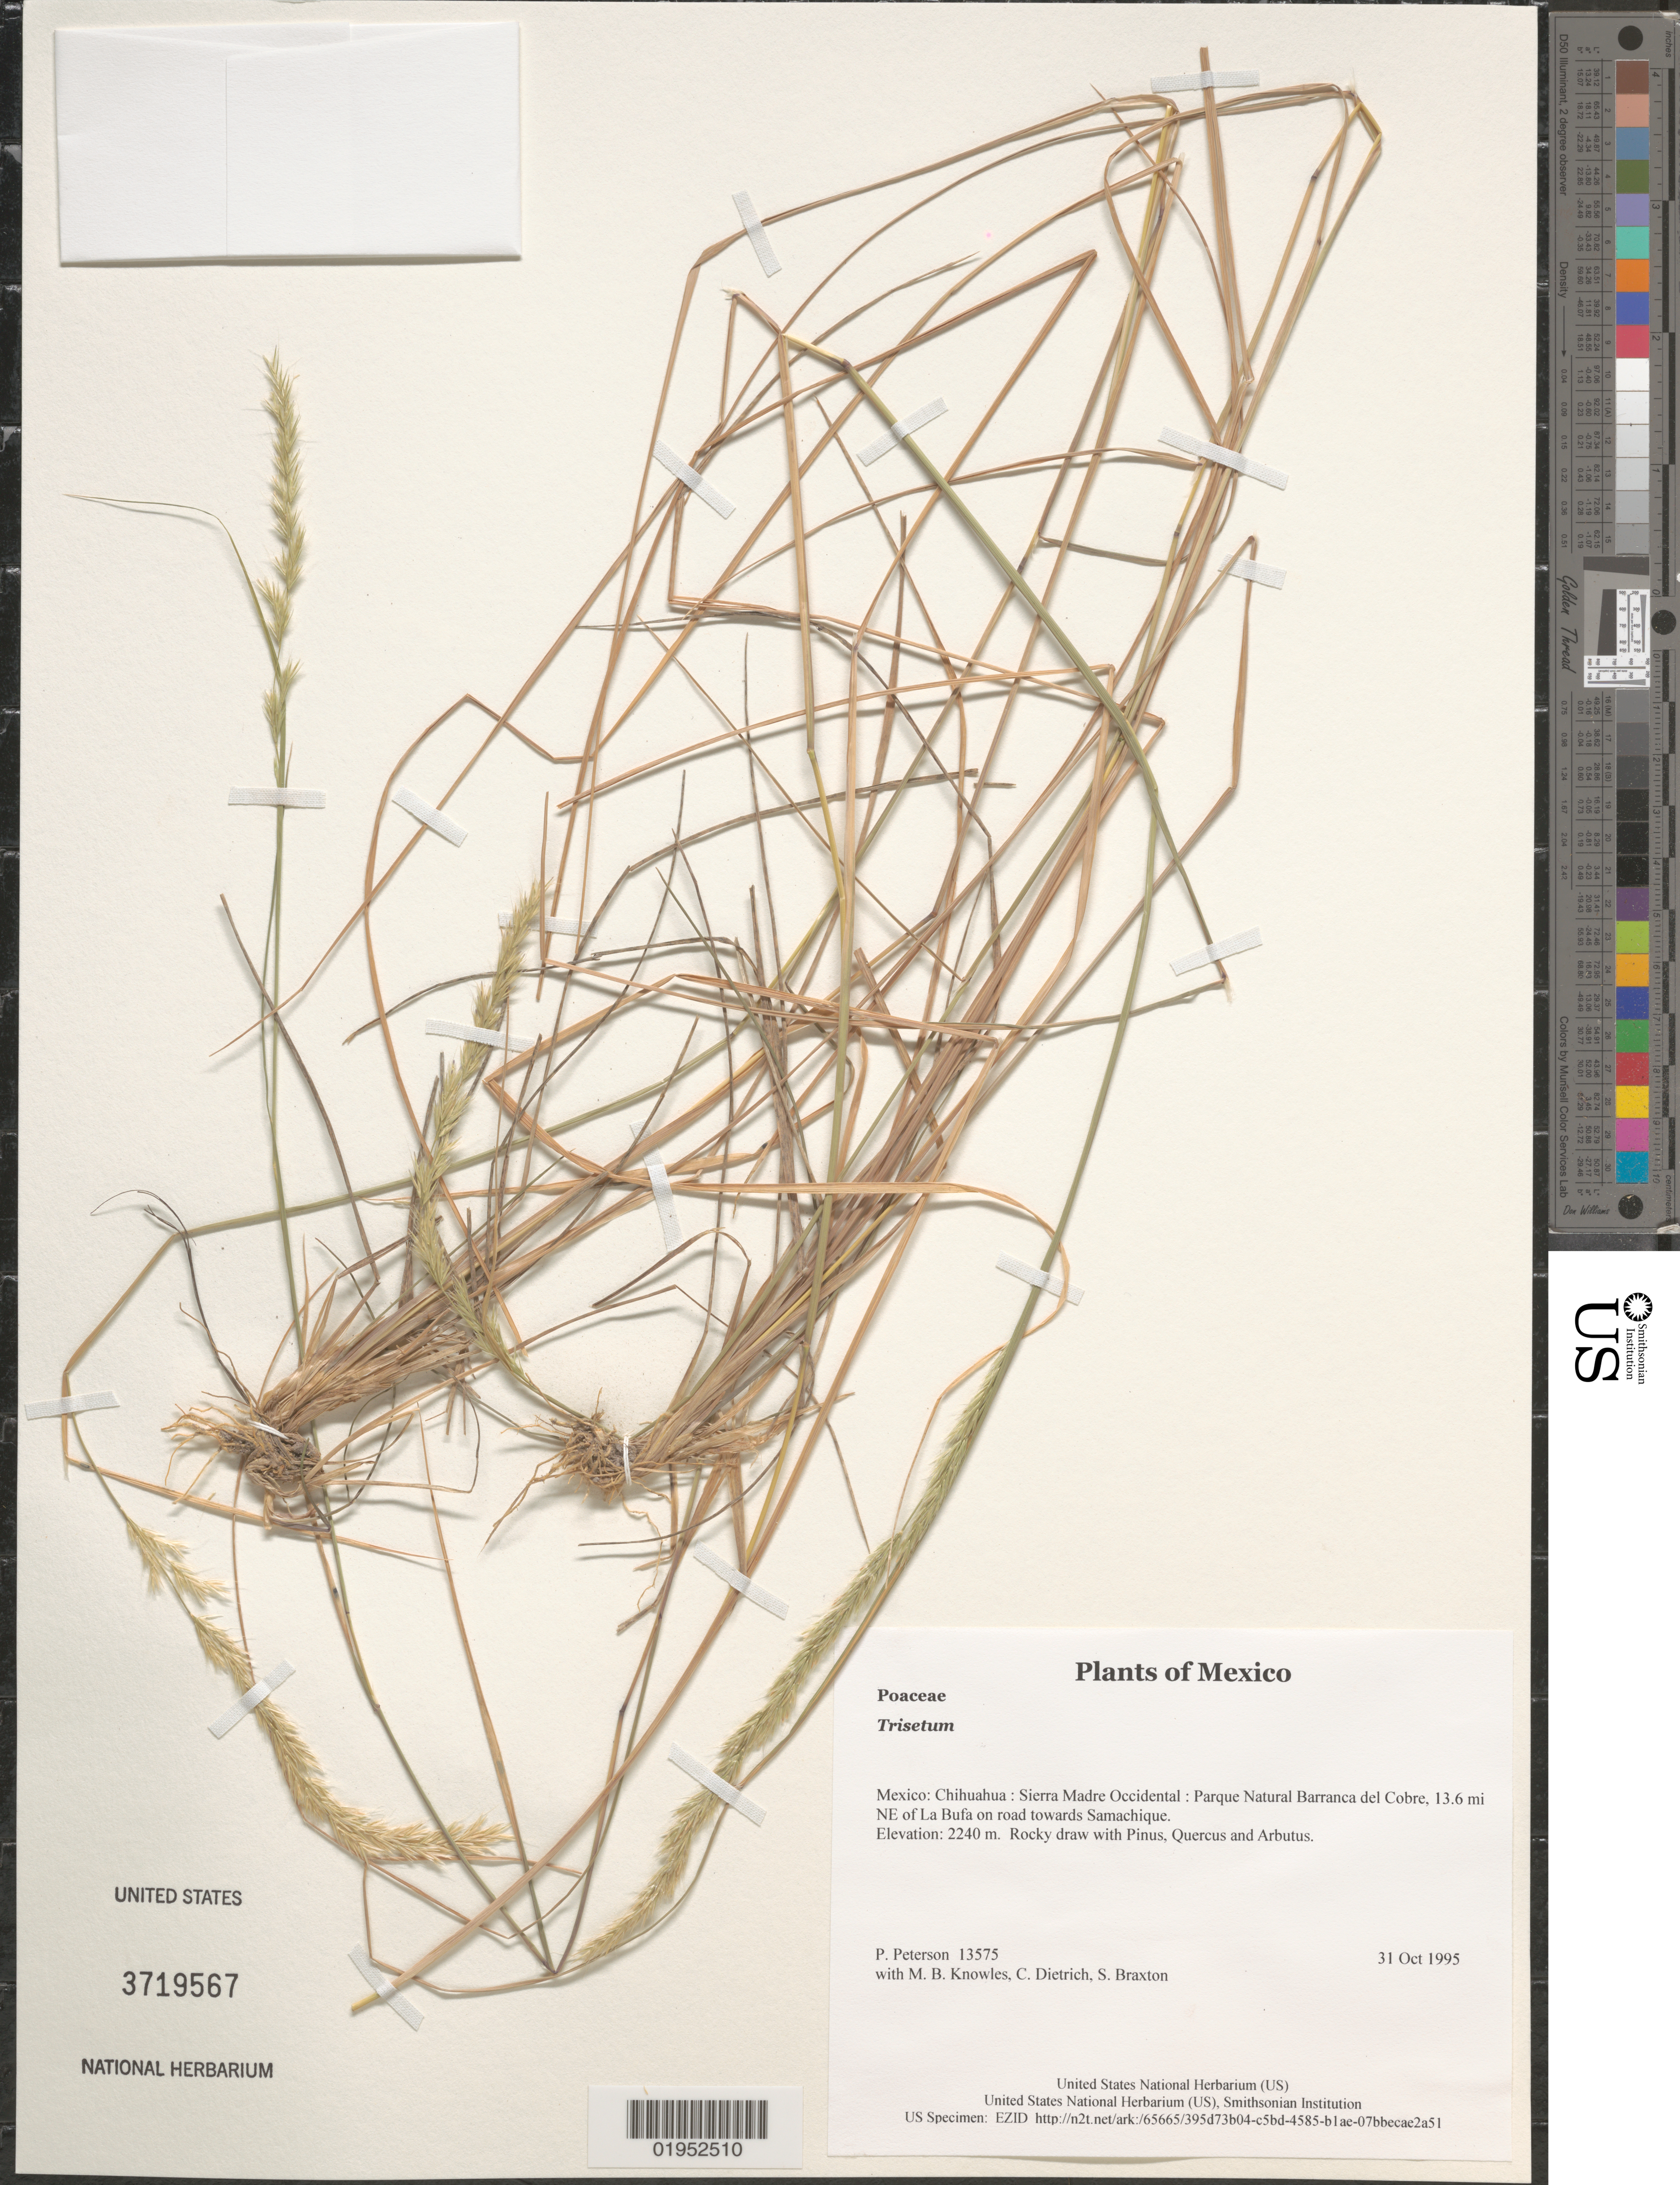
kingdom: Plantae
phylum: Tracheophyta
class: Liliopsida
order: Poales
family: Poaceae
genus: Trisetum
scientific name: Trisetum sp.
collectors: P. M. Peterson, M. B. Knowles, C. Dietrich & S. Braxton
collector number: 13575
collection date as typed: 31 Oct 1995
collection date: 1995-10-31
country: Mexico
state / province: Chihuahua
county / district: Sierra Madre Occidental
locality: Parque Natural Barranca del Cobre, 13.6 mi NE of La Bufa on road towards Samachique.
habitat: Rocky draw with Pinus, Quercus and Arbutus.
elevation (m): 2240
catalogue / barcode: US 3719567